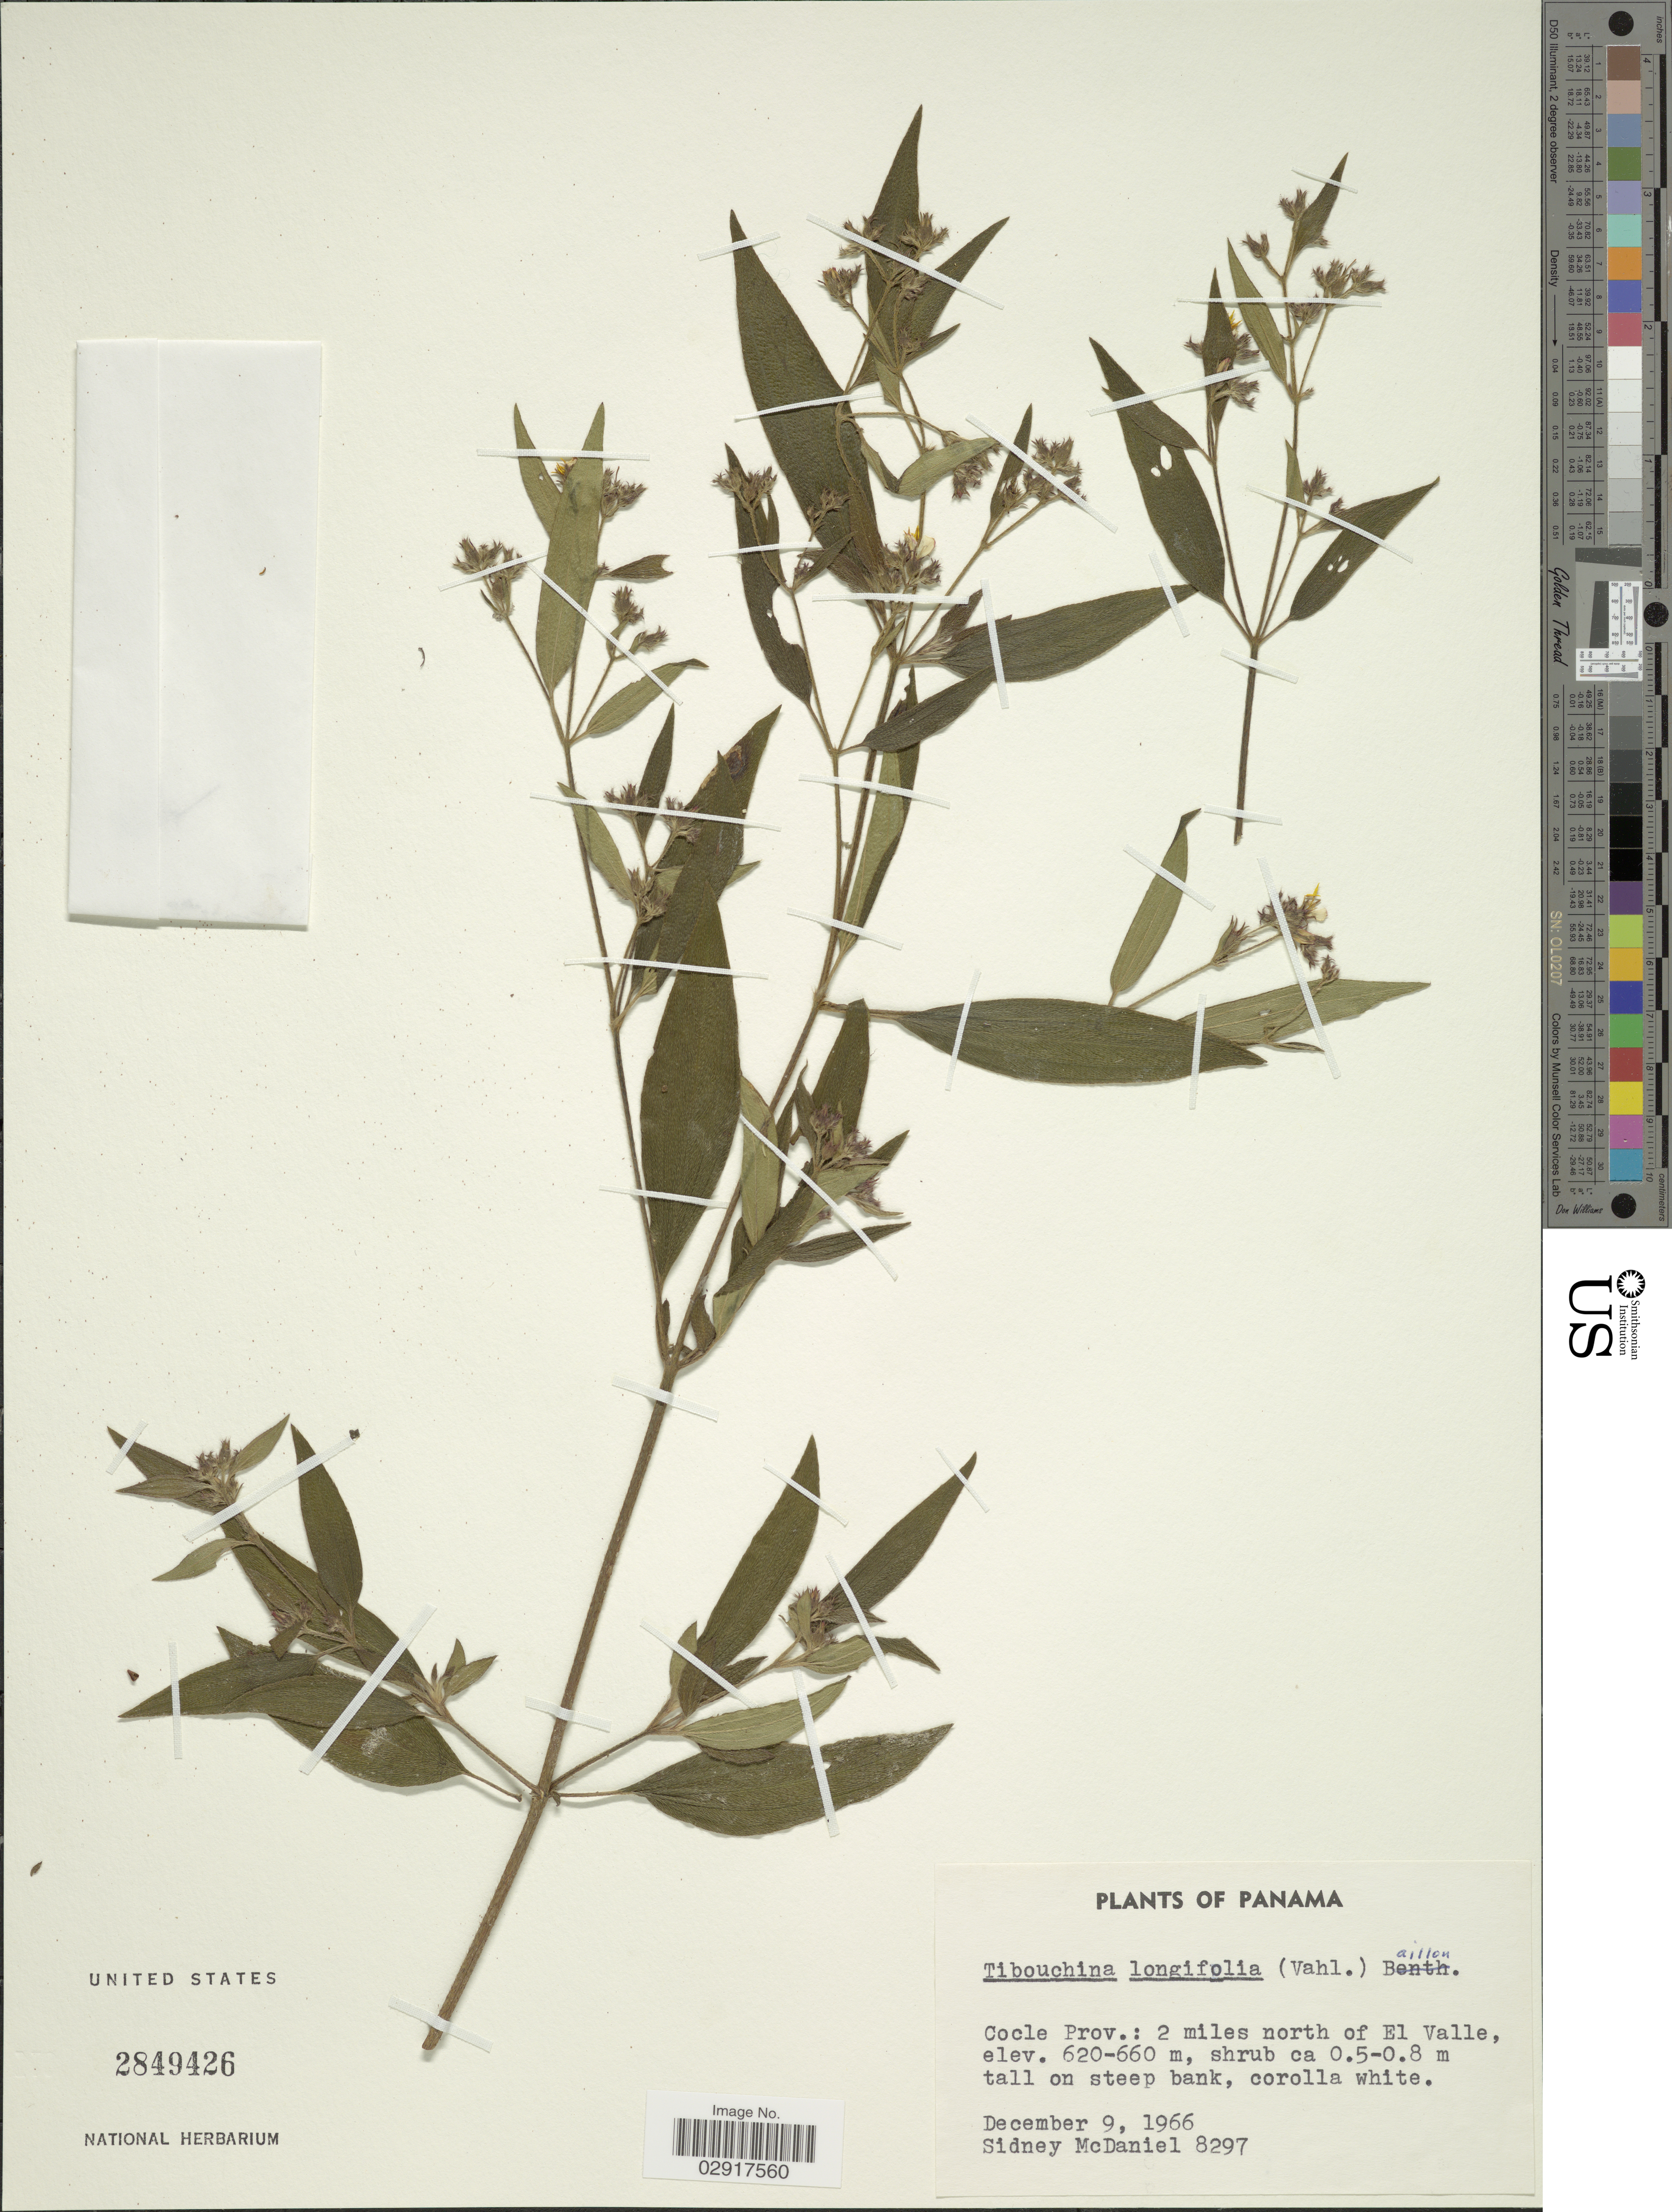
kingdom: Plantae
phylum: Tracheophyta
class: Magnoliopsida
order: Myrtales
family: Melastomataceae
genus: Chaetogastra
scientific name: Chaetogastra longifolia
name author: (Vahl) DC.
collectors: S. McDaniel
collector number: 8297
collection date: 1966-12-09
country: Panama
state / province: Coclé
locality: Cocle Prov.: 2 miles north of El Valle.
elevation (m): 620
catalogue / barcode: US 2849426